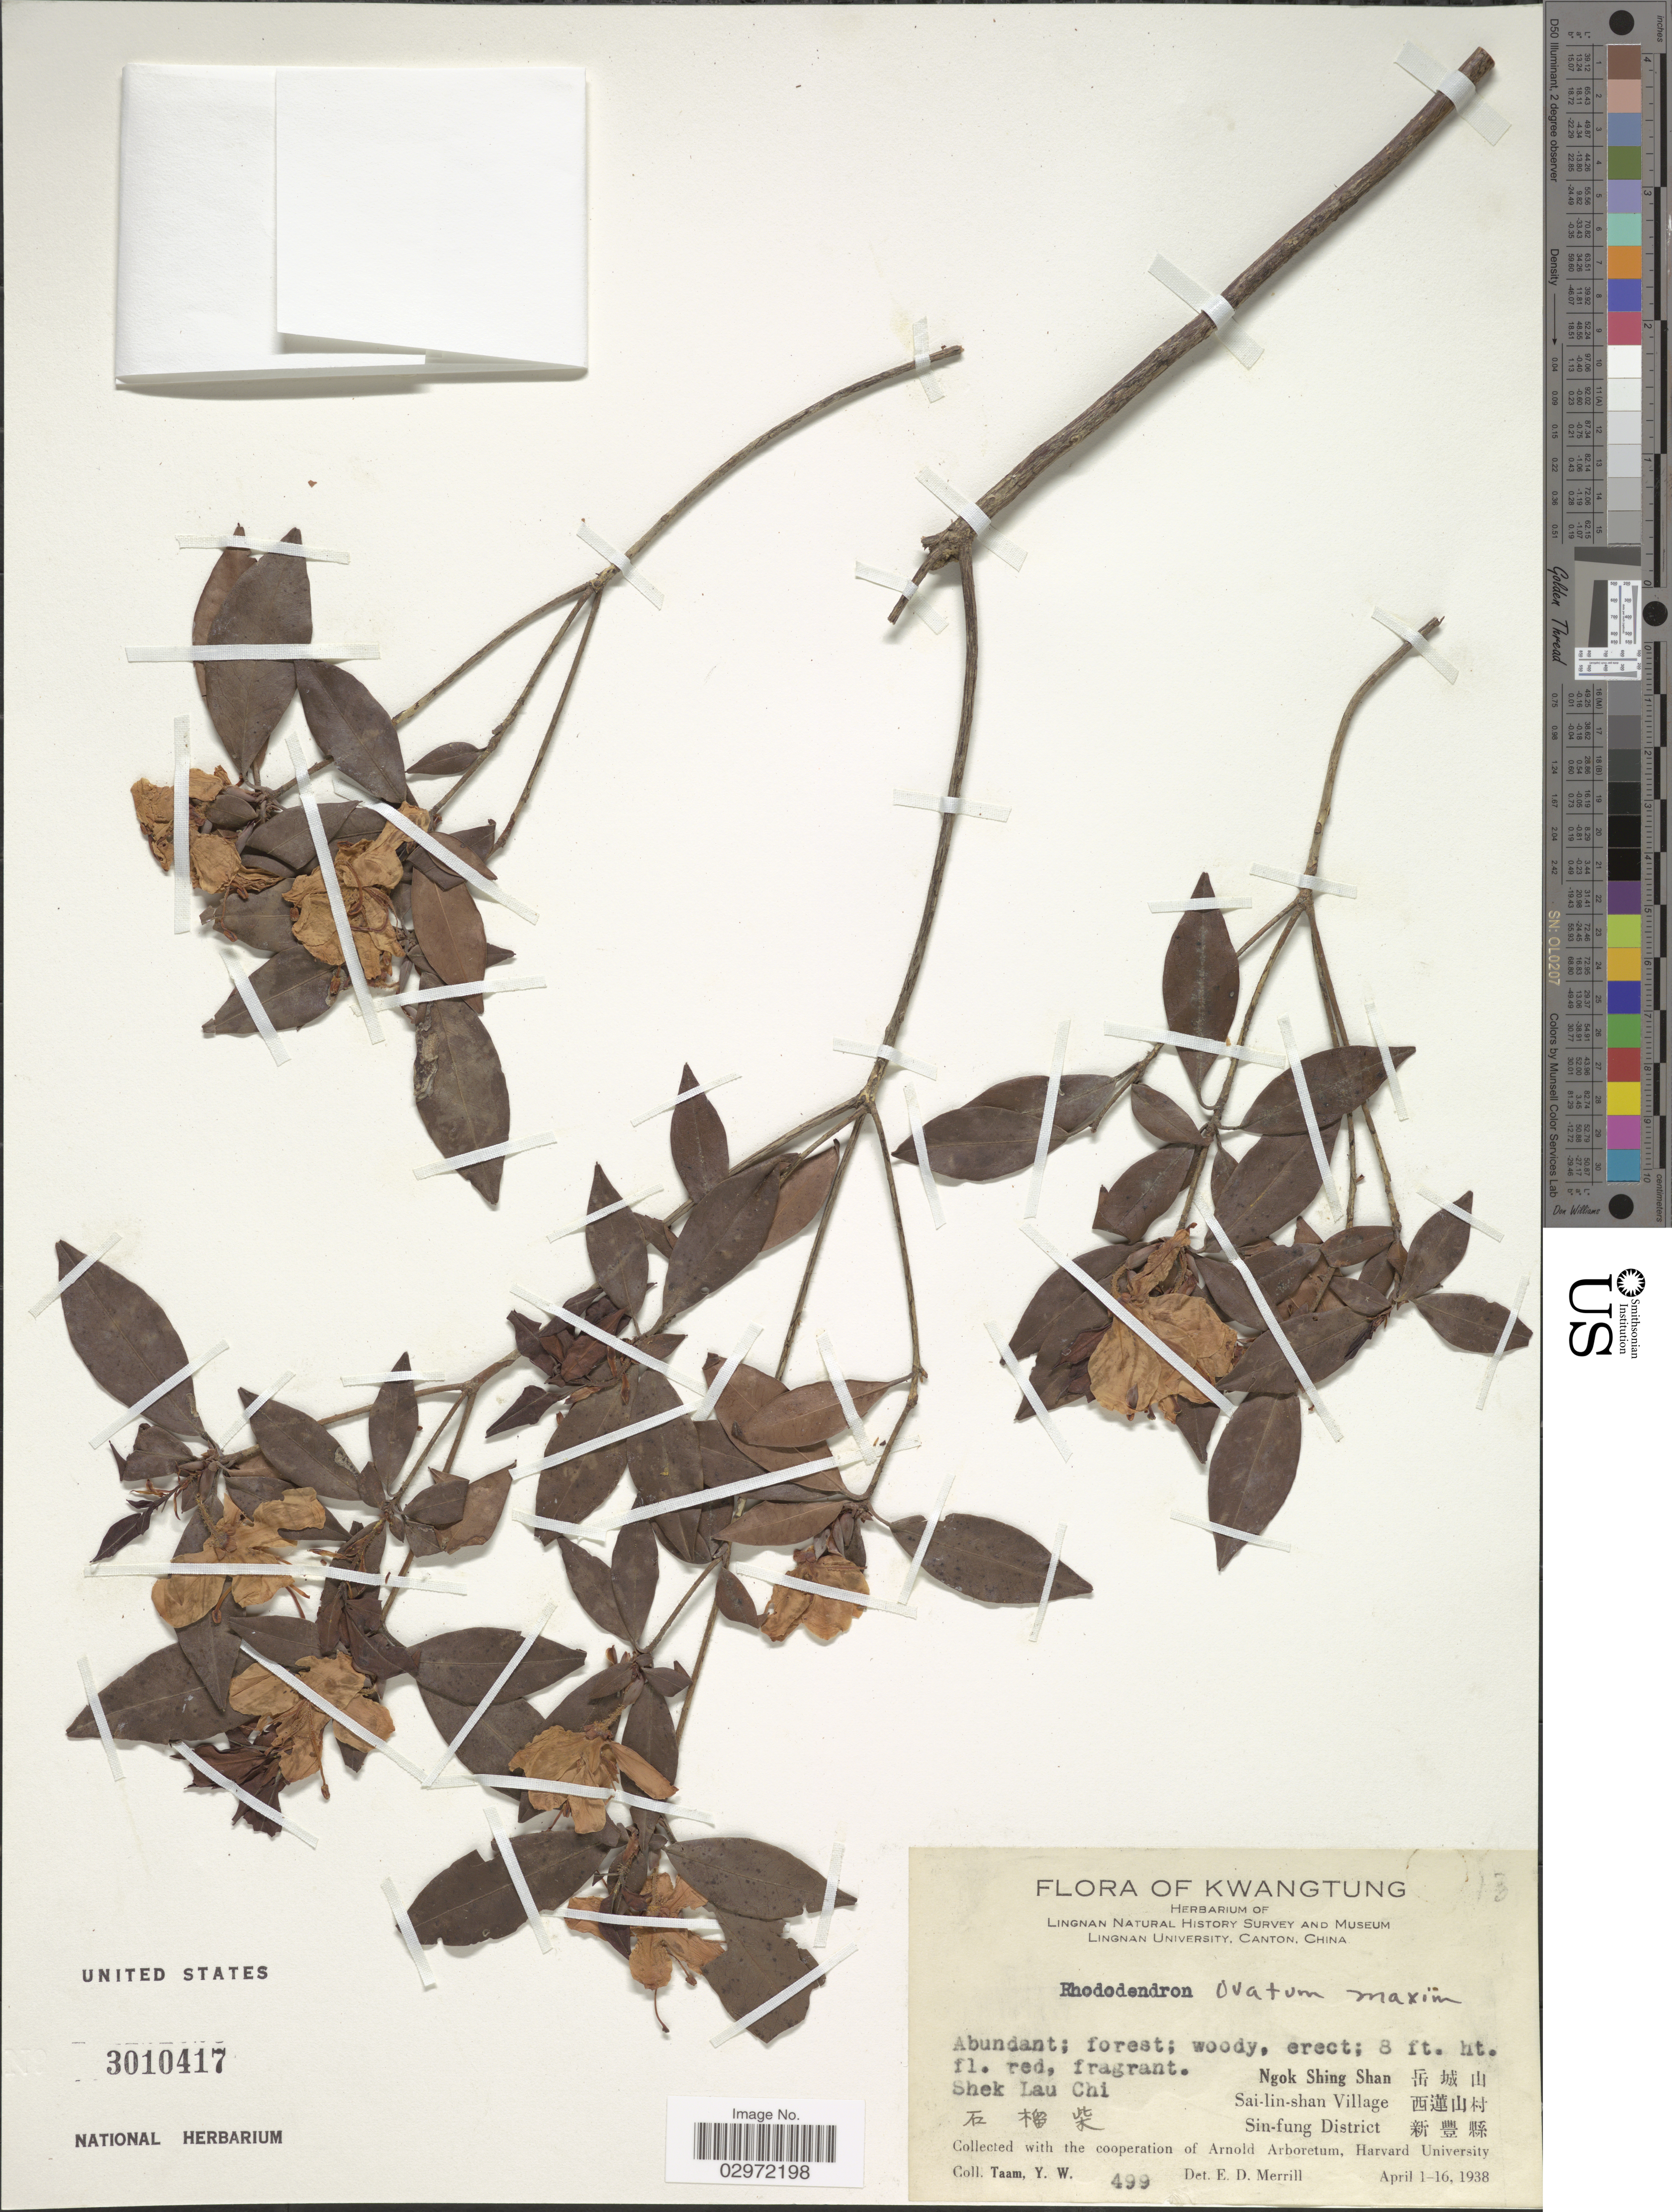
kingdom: Plantae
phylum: Tracheophyta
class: Magnoliopsida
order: Ericales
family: Ericaceae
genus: Rhododendron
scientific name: Rhododendron ovatum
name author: (Lindl.) Planch. ex Maxim.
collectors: Y. W. Taam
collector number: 499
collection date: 1938-04-01/1938-04-16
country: China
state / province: Guangdong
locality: Kwangtung. Shek Lau Chi. Ngok Shing Shan. Sai-lin-shan Village. Sin-fung District.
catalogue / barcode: US 3010417